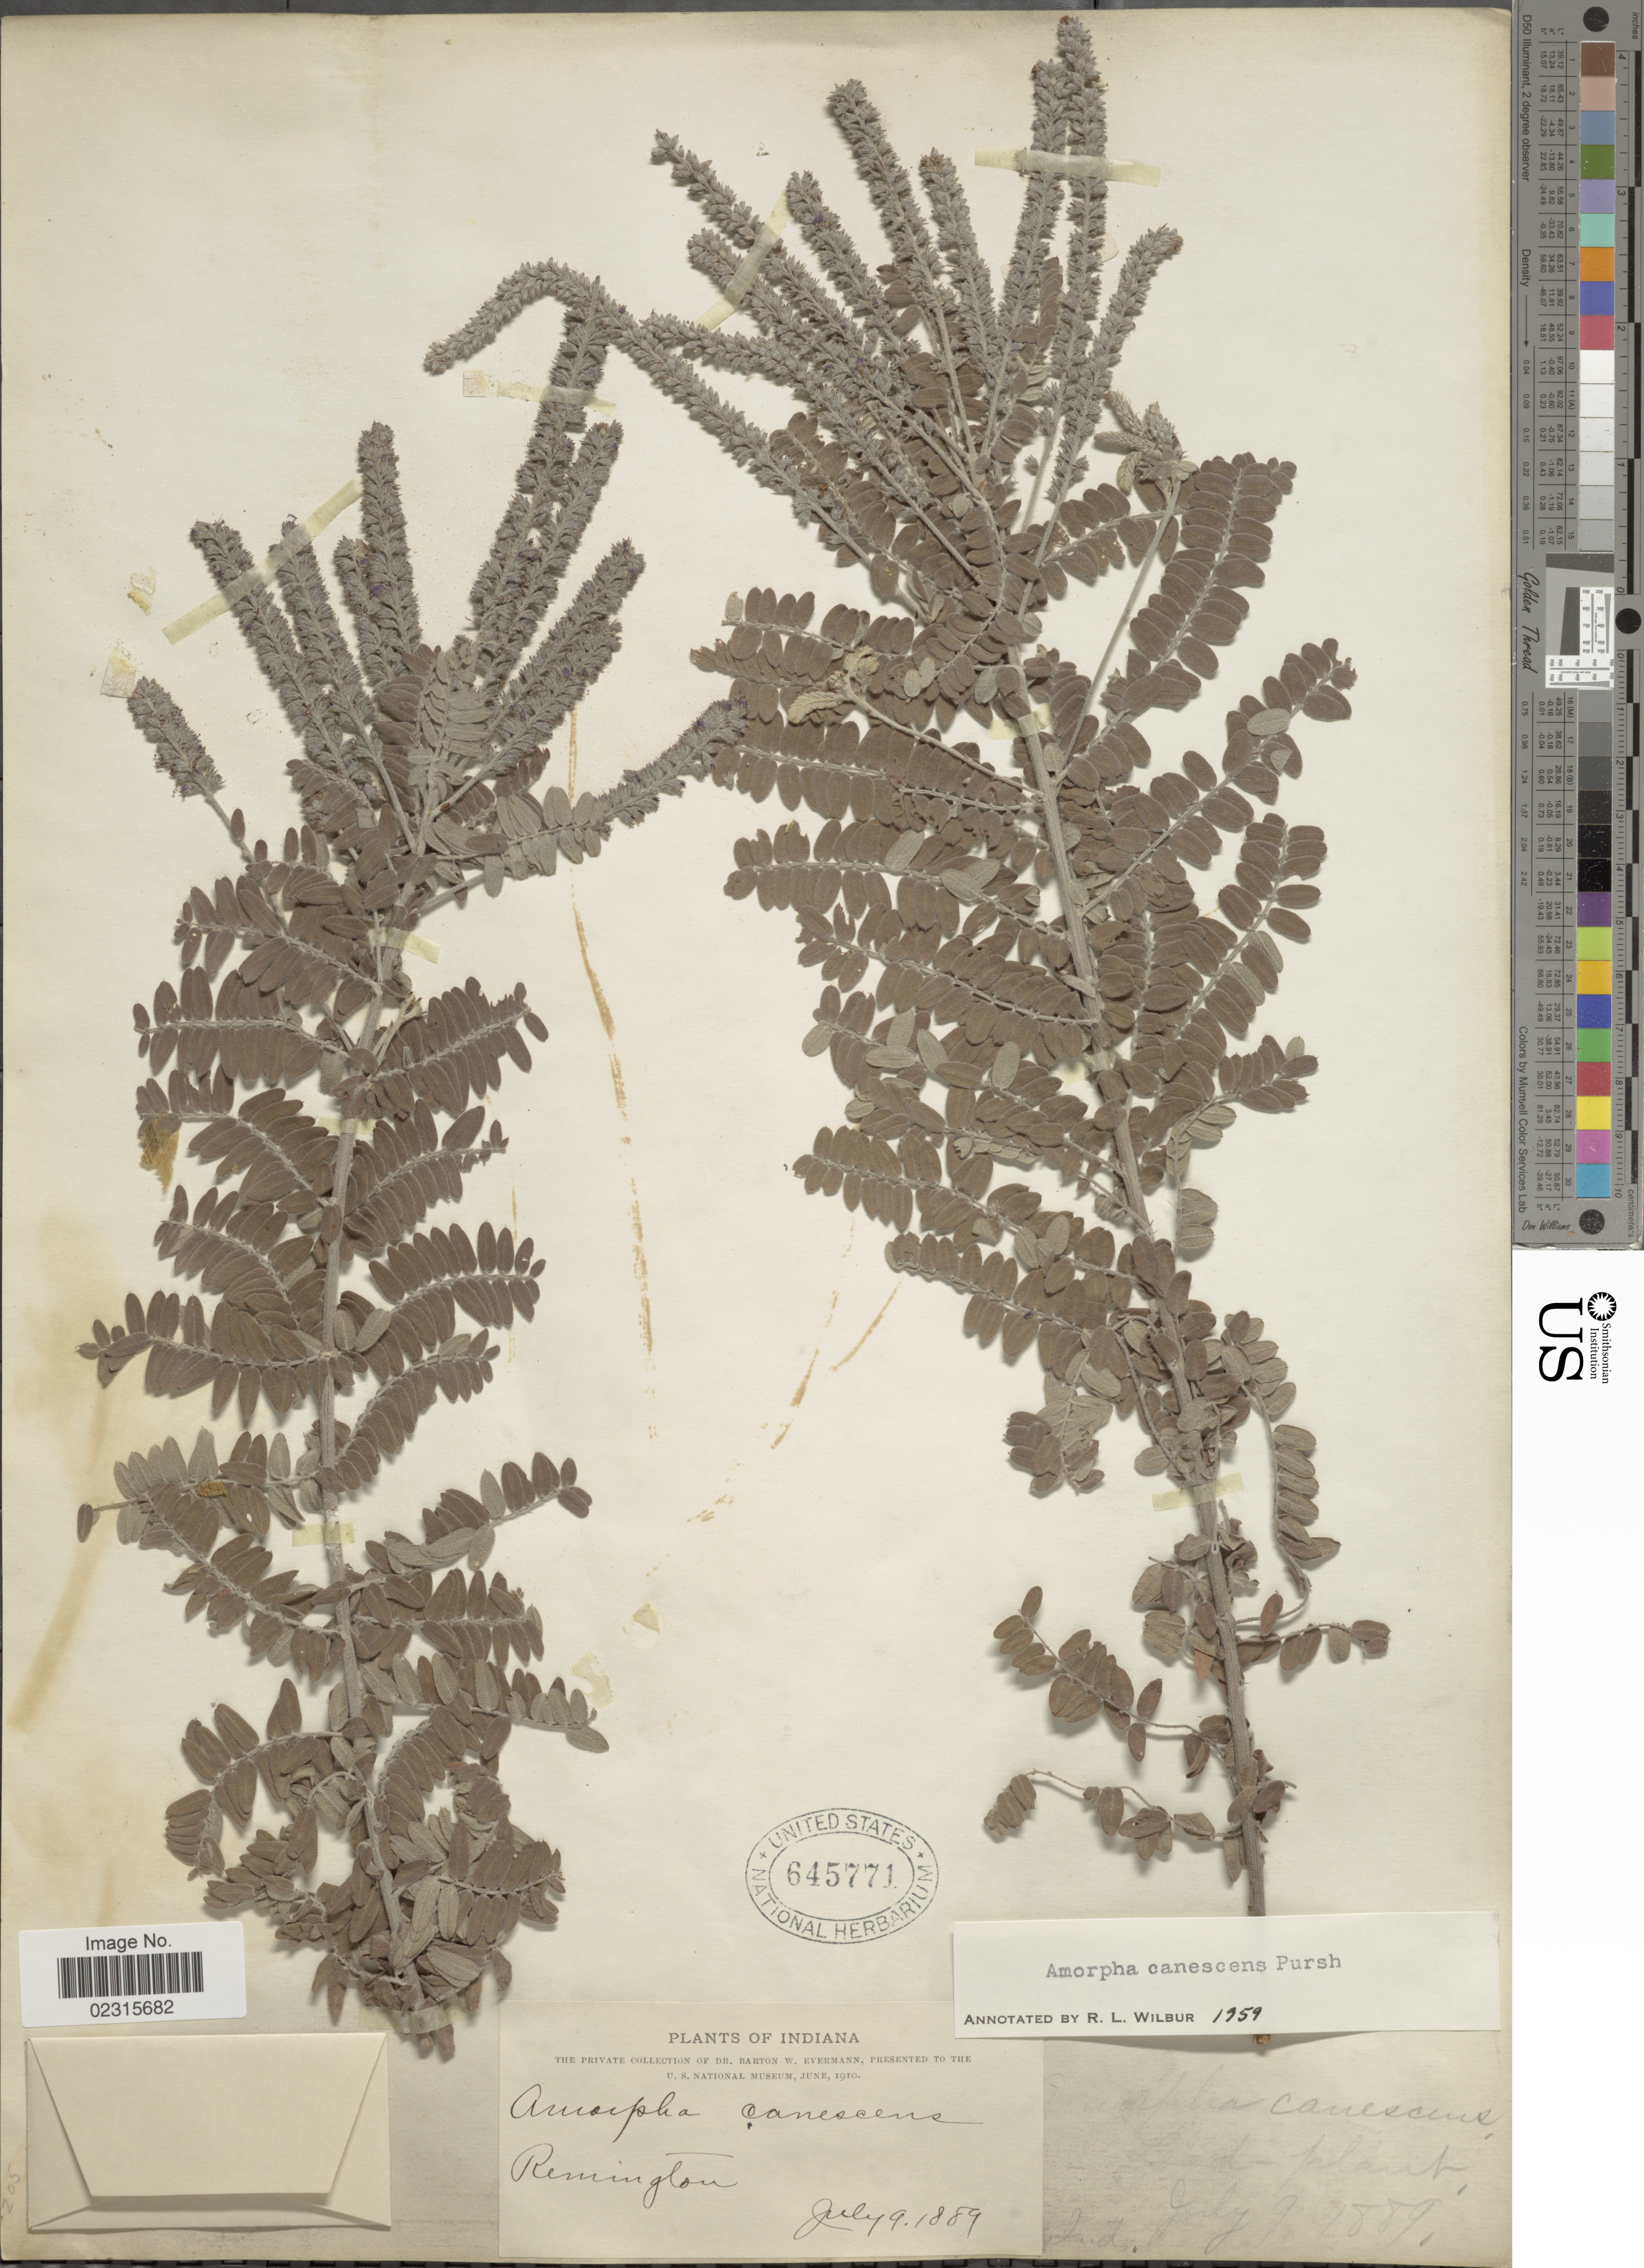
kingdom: Plantae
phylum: Tracheophyta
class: Magnoliopsida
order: Fabales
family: Fabaceae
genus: Amorpha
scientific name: Amorpha canescens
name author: Pursh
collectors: B. W. Evermann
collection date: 1889-07-09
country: United States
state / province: Indiana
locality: Remington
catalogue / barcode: US 645771